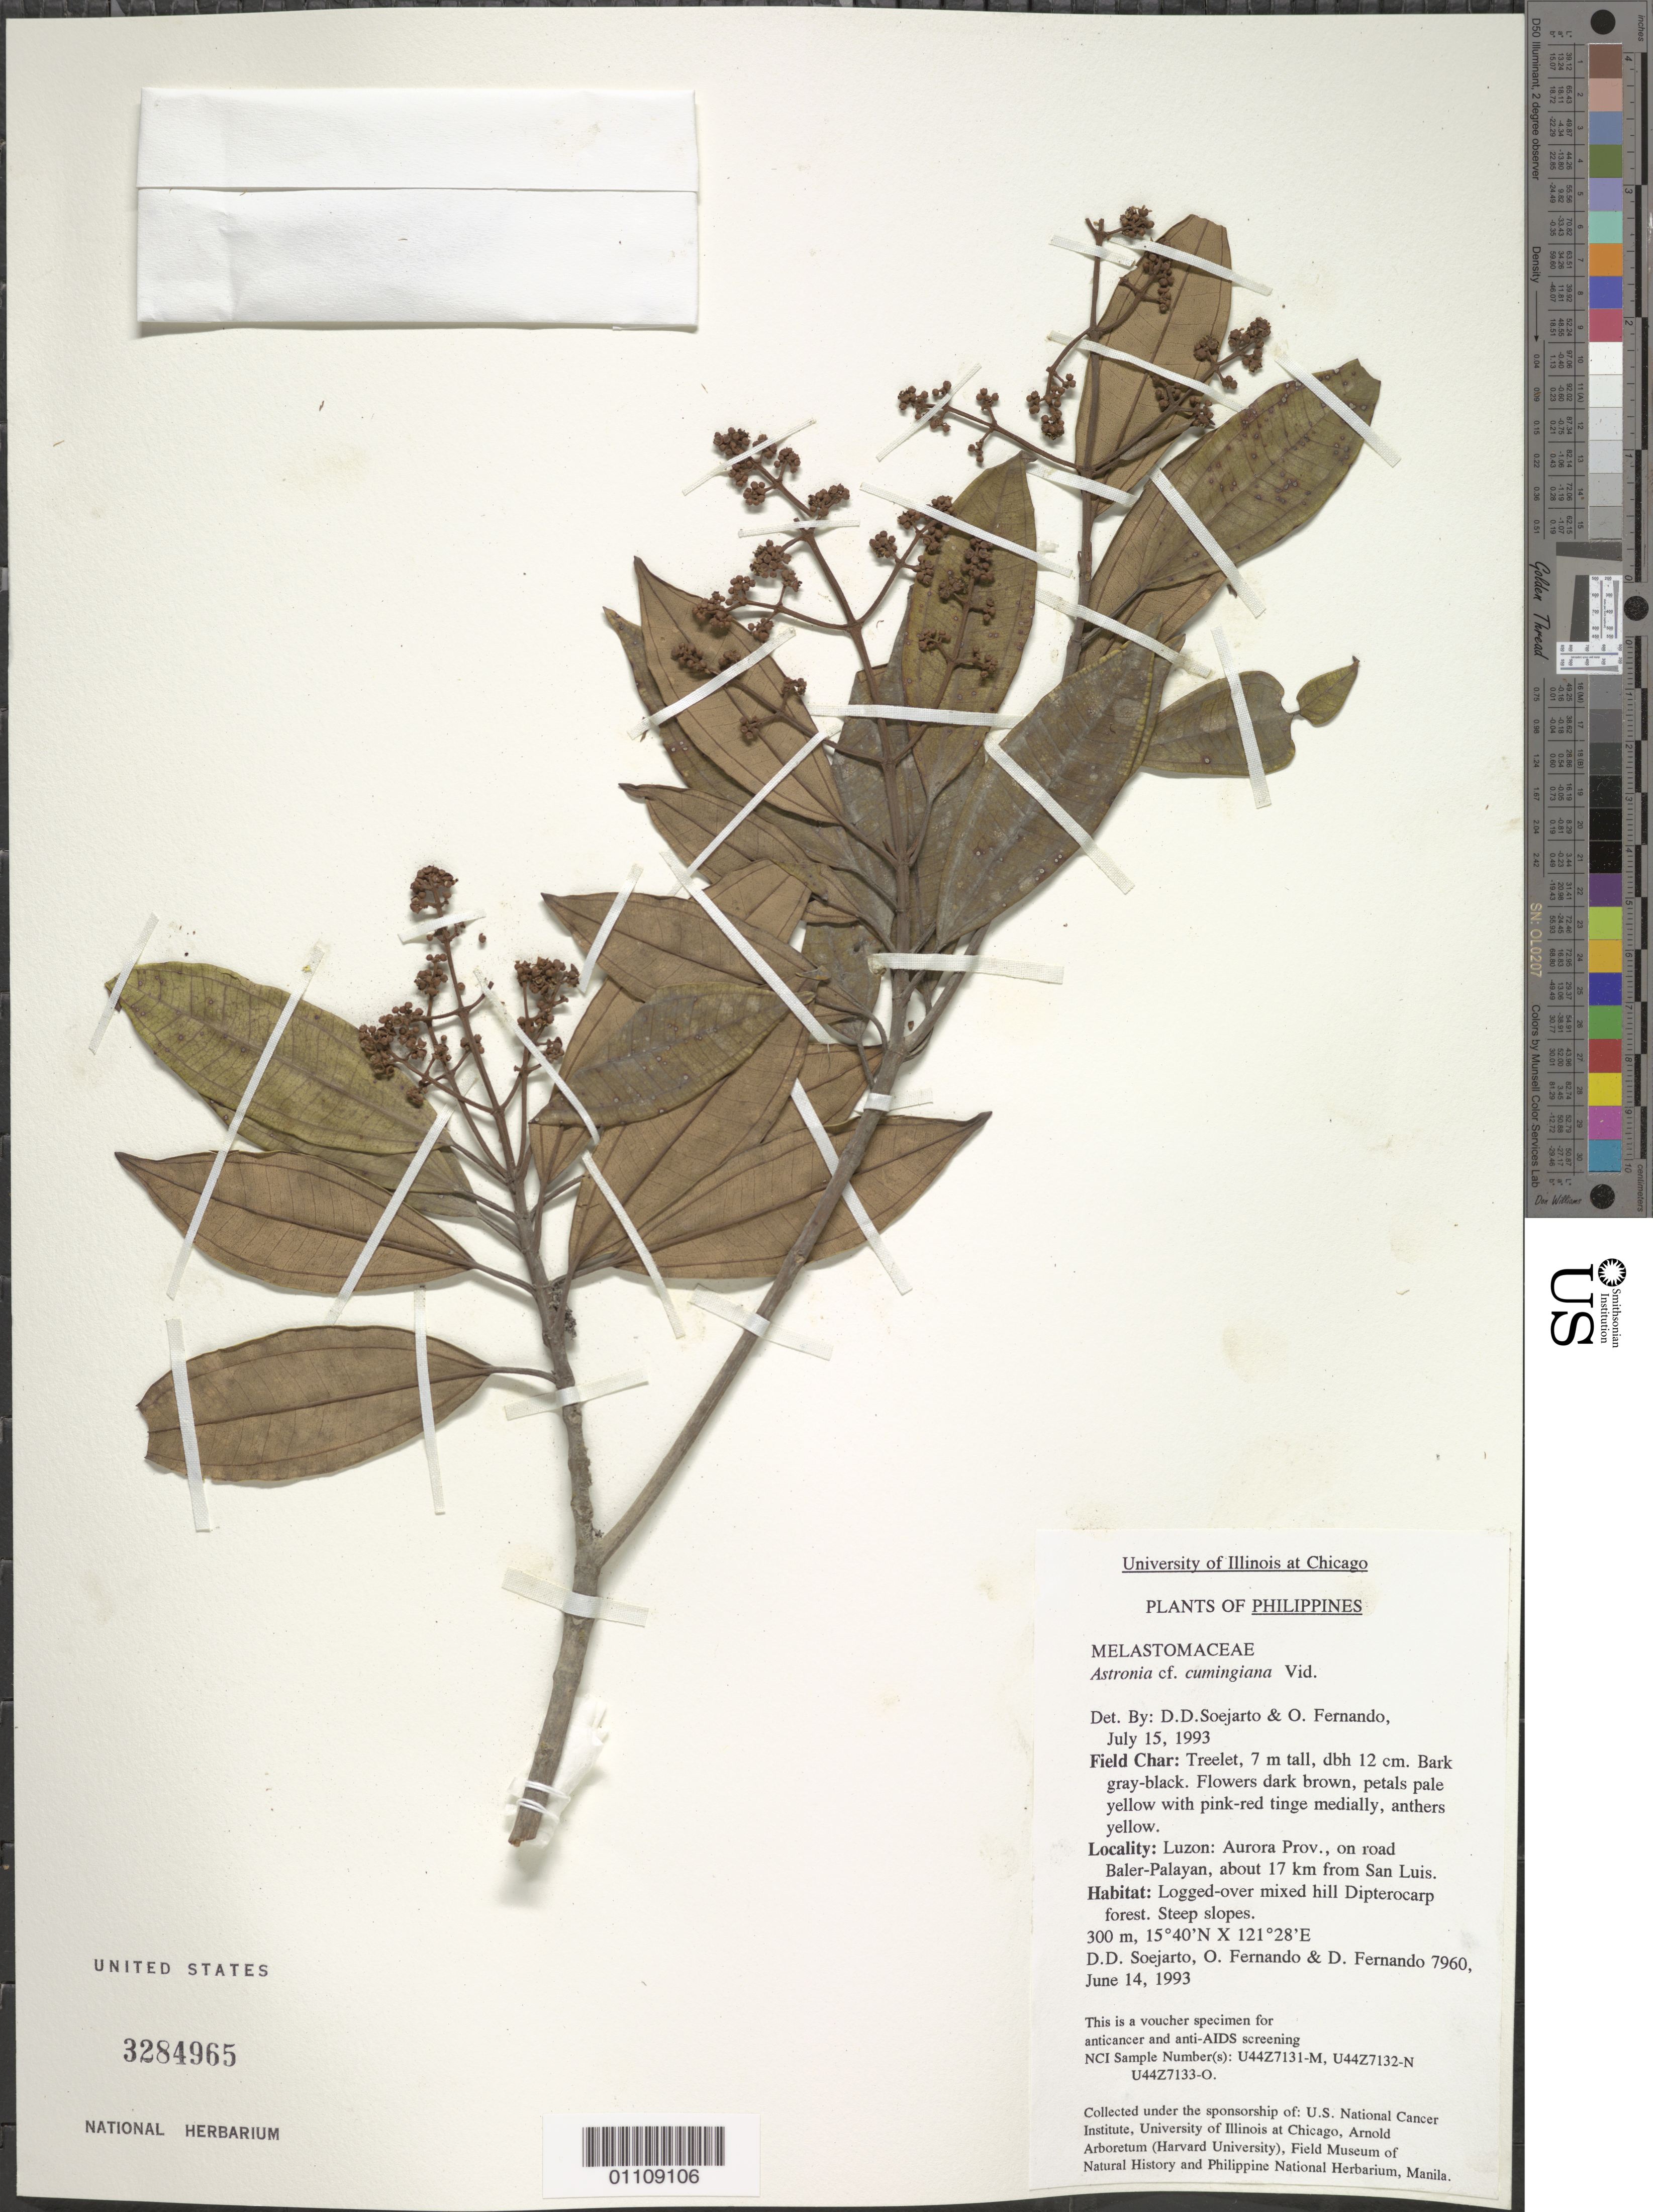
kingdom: Plantae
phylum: Tracheophyta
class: Magnoliopsida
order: Myrtales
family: Melastomataceae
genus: Astronia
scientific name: Astronia cumingiana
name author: S. Vidal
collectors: O. Fernando & D. Fernando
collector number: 7960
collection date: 1993-06-14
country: Philippines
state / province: Central Luzon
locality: Luzon: Aurora Prov., on road Baler-Palayan, about 17 km from San Luis.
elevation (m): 300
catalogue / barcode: US 3284965